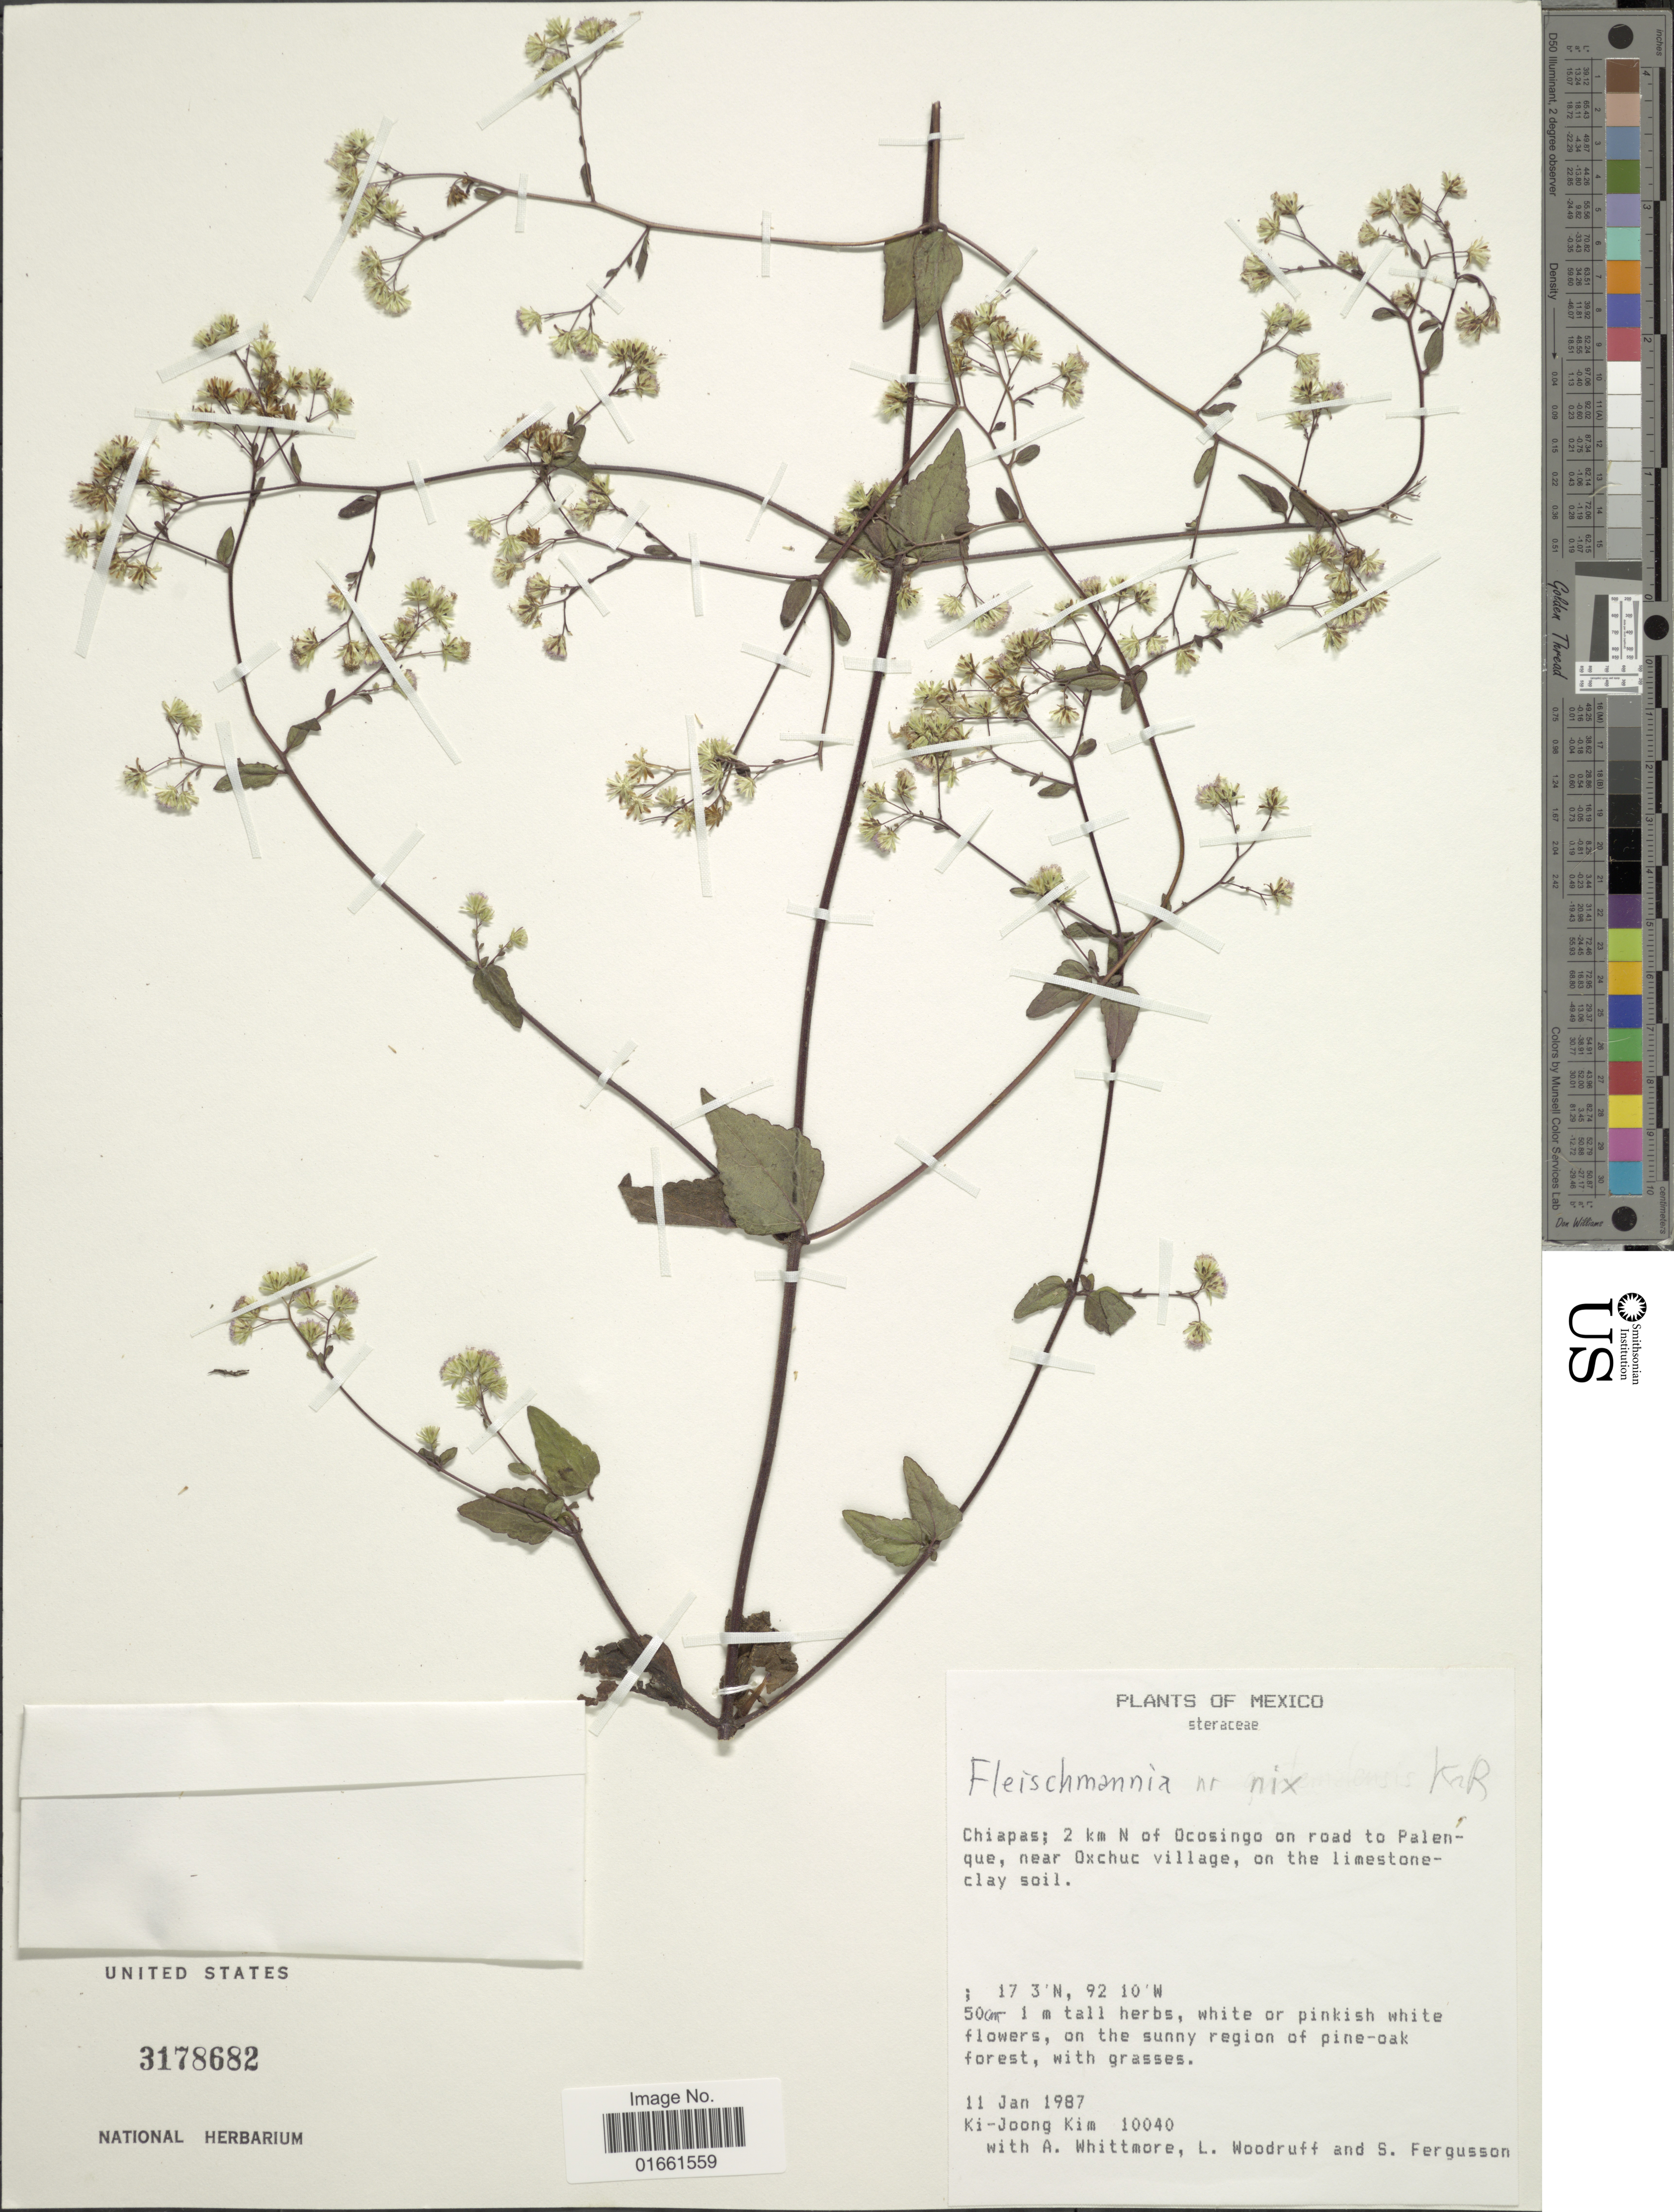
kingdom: Plantae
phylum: Tracheophyta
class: Magnoliopsida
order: Asterales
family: Asteraceae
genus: Fleischmannia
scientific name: Fleischmannia nix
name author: R.M. King & H. Rob.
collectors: K. J. Kim, A. Whitmore, L. Woodruff & S. Fergusson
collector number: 10040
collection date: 1987-01-11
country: Mexico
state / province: Chiapas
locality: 2 km N of Ocosingo on road to Palenque, near Oxchuc Village, on the limestone clay soil.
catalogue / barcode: US 3178682